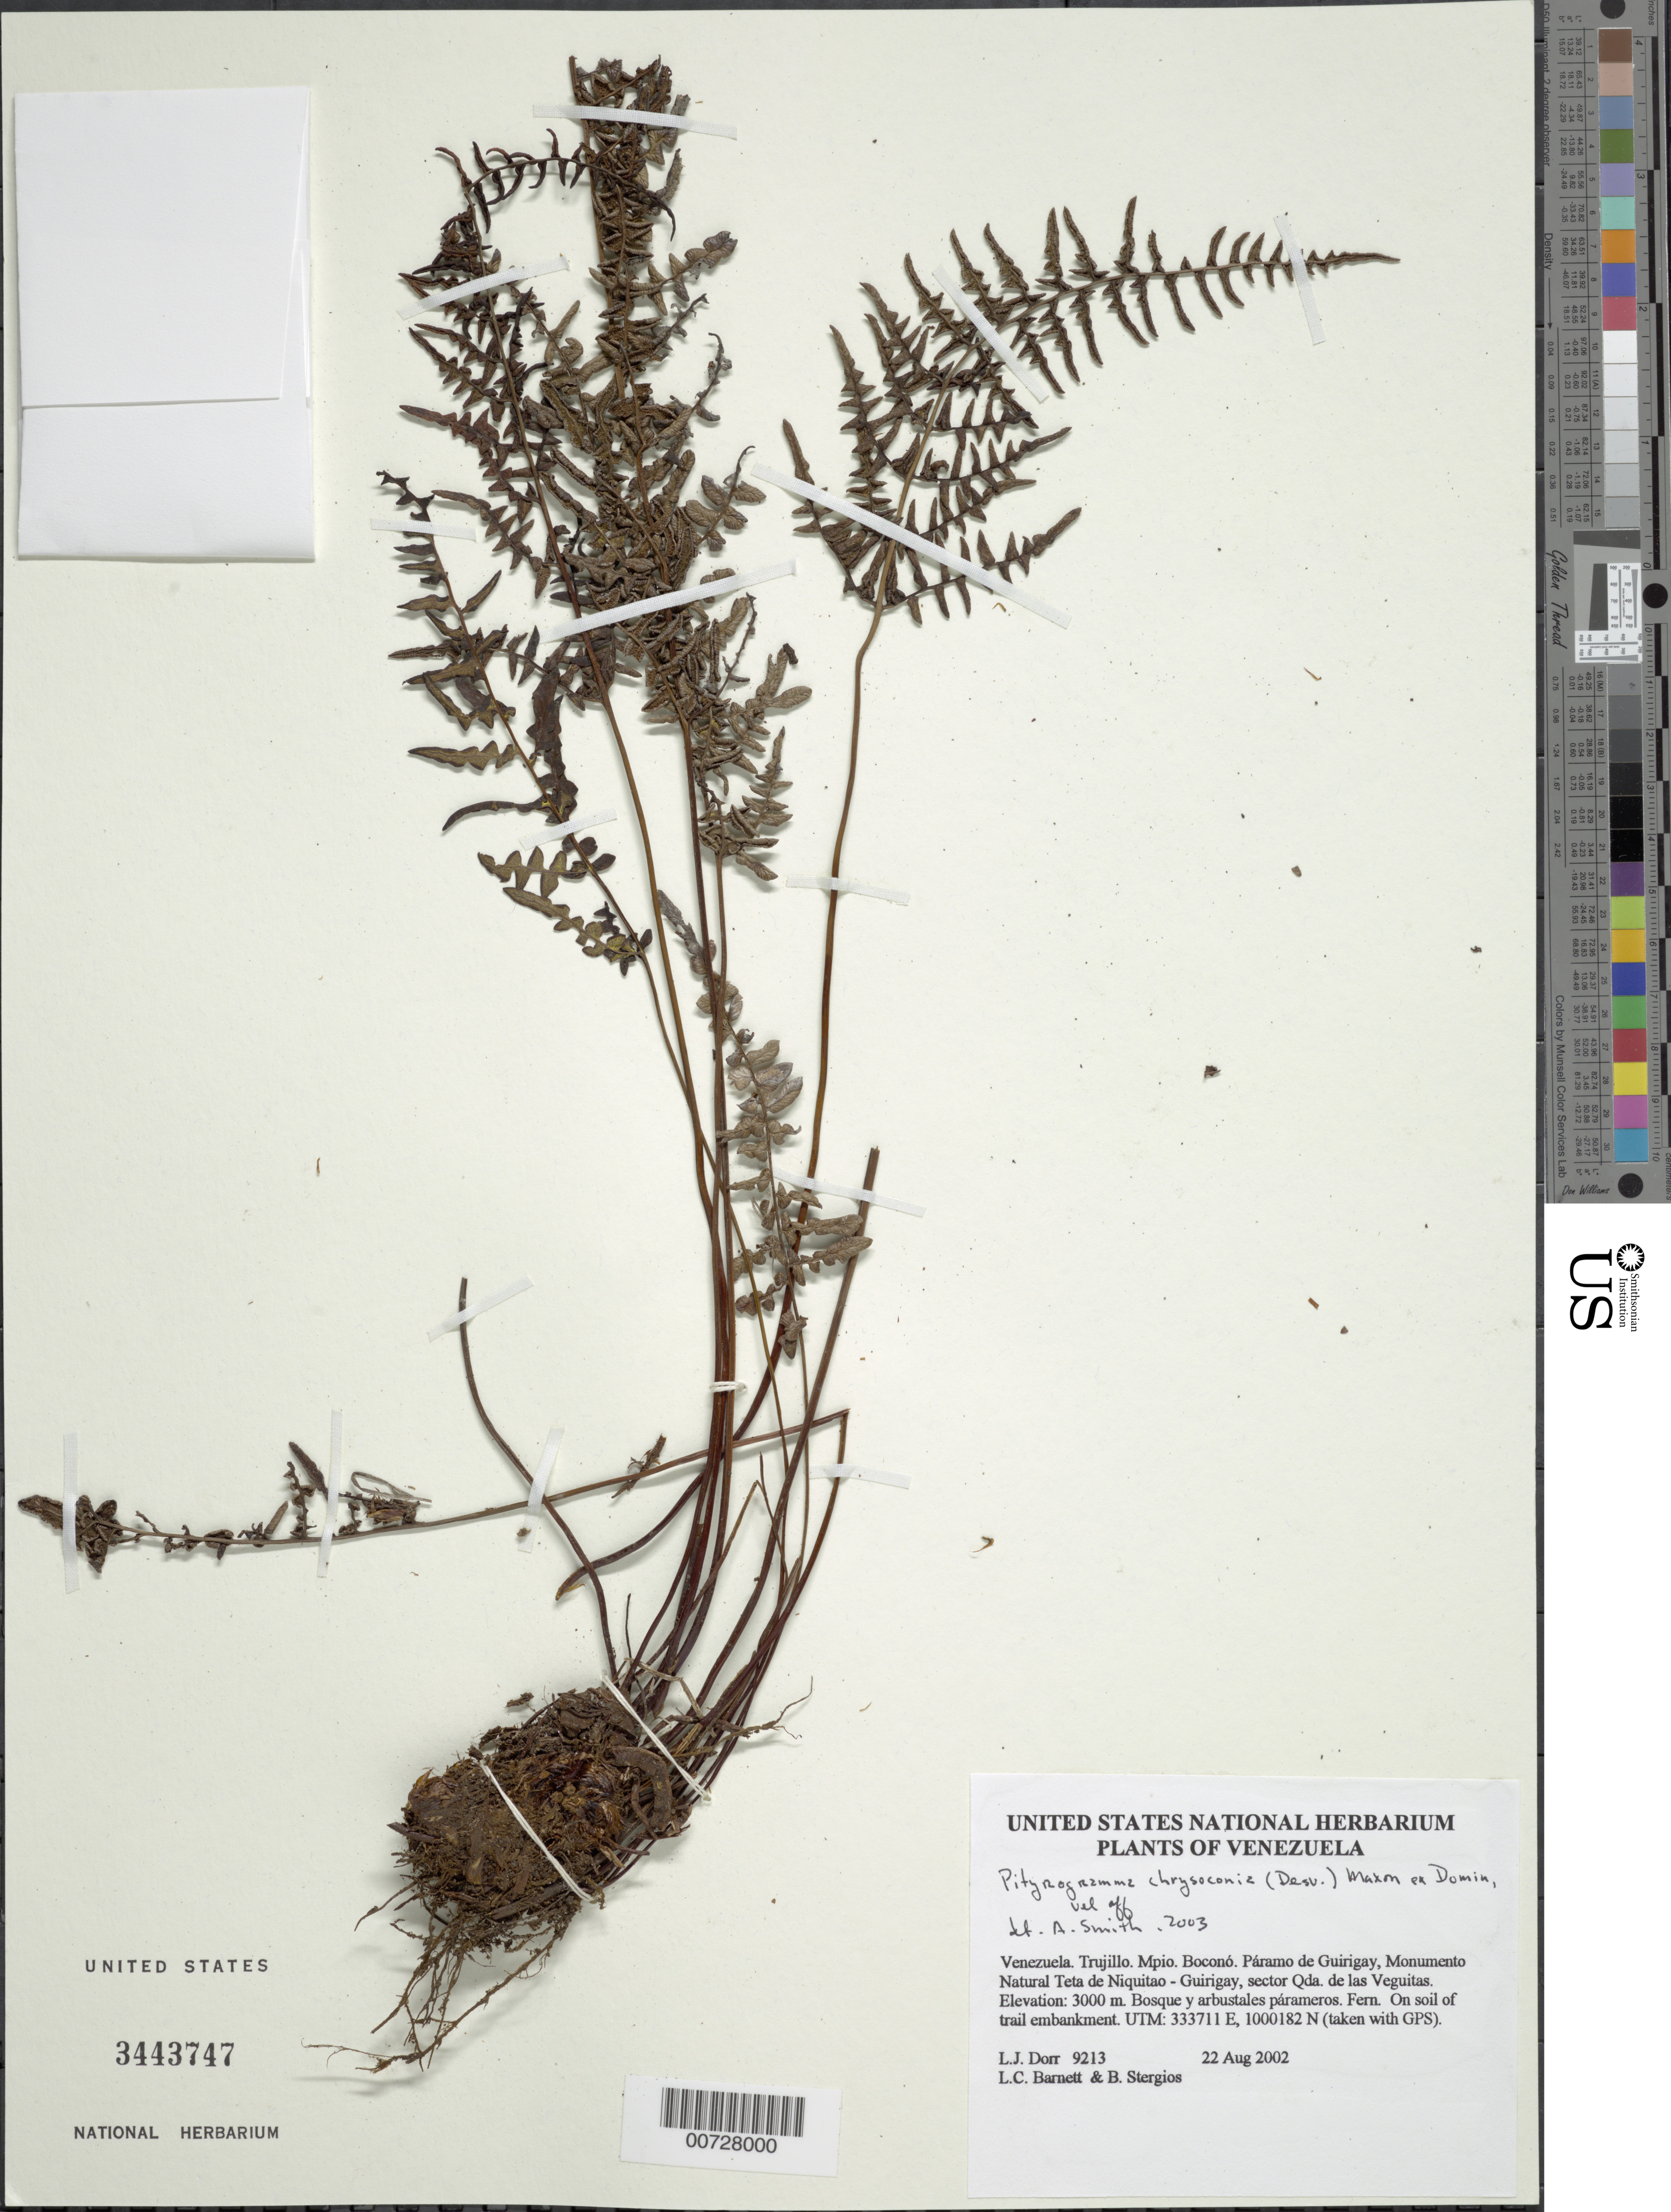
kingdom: Plantae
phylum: Tracheophyta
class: Polypodiopsida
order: Polypodiales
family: Pteridaceae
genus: Pityrogramma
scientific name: Pityrogramma chrysoconia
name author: (Desv.) Maxon ex Domin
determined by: Smith, Andrew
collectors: L. J. Dorr, L. C. Barnett & B. G. Stergios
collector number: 9213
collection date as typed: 22 Aug 2002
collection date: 2002-08-22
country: Venezuela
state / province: Trujillo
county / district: Boconó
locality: Páramo de Guirigay, Monumento Natural Teta de Niquitao - Guirigay, sector Las Veguitas.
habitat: Bosque y arbustales párameros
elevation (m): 3000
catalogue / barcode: US 3443747